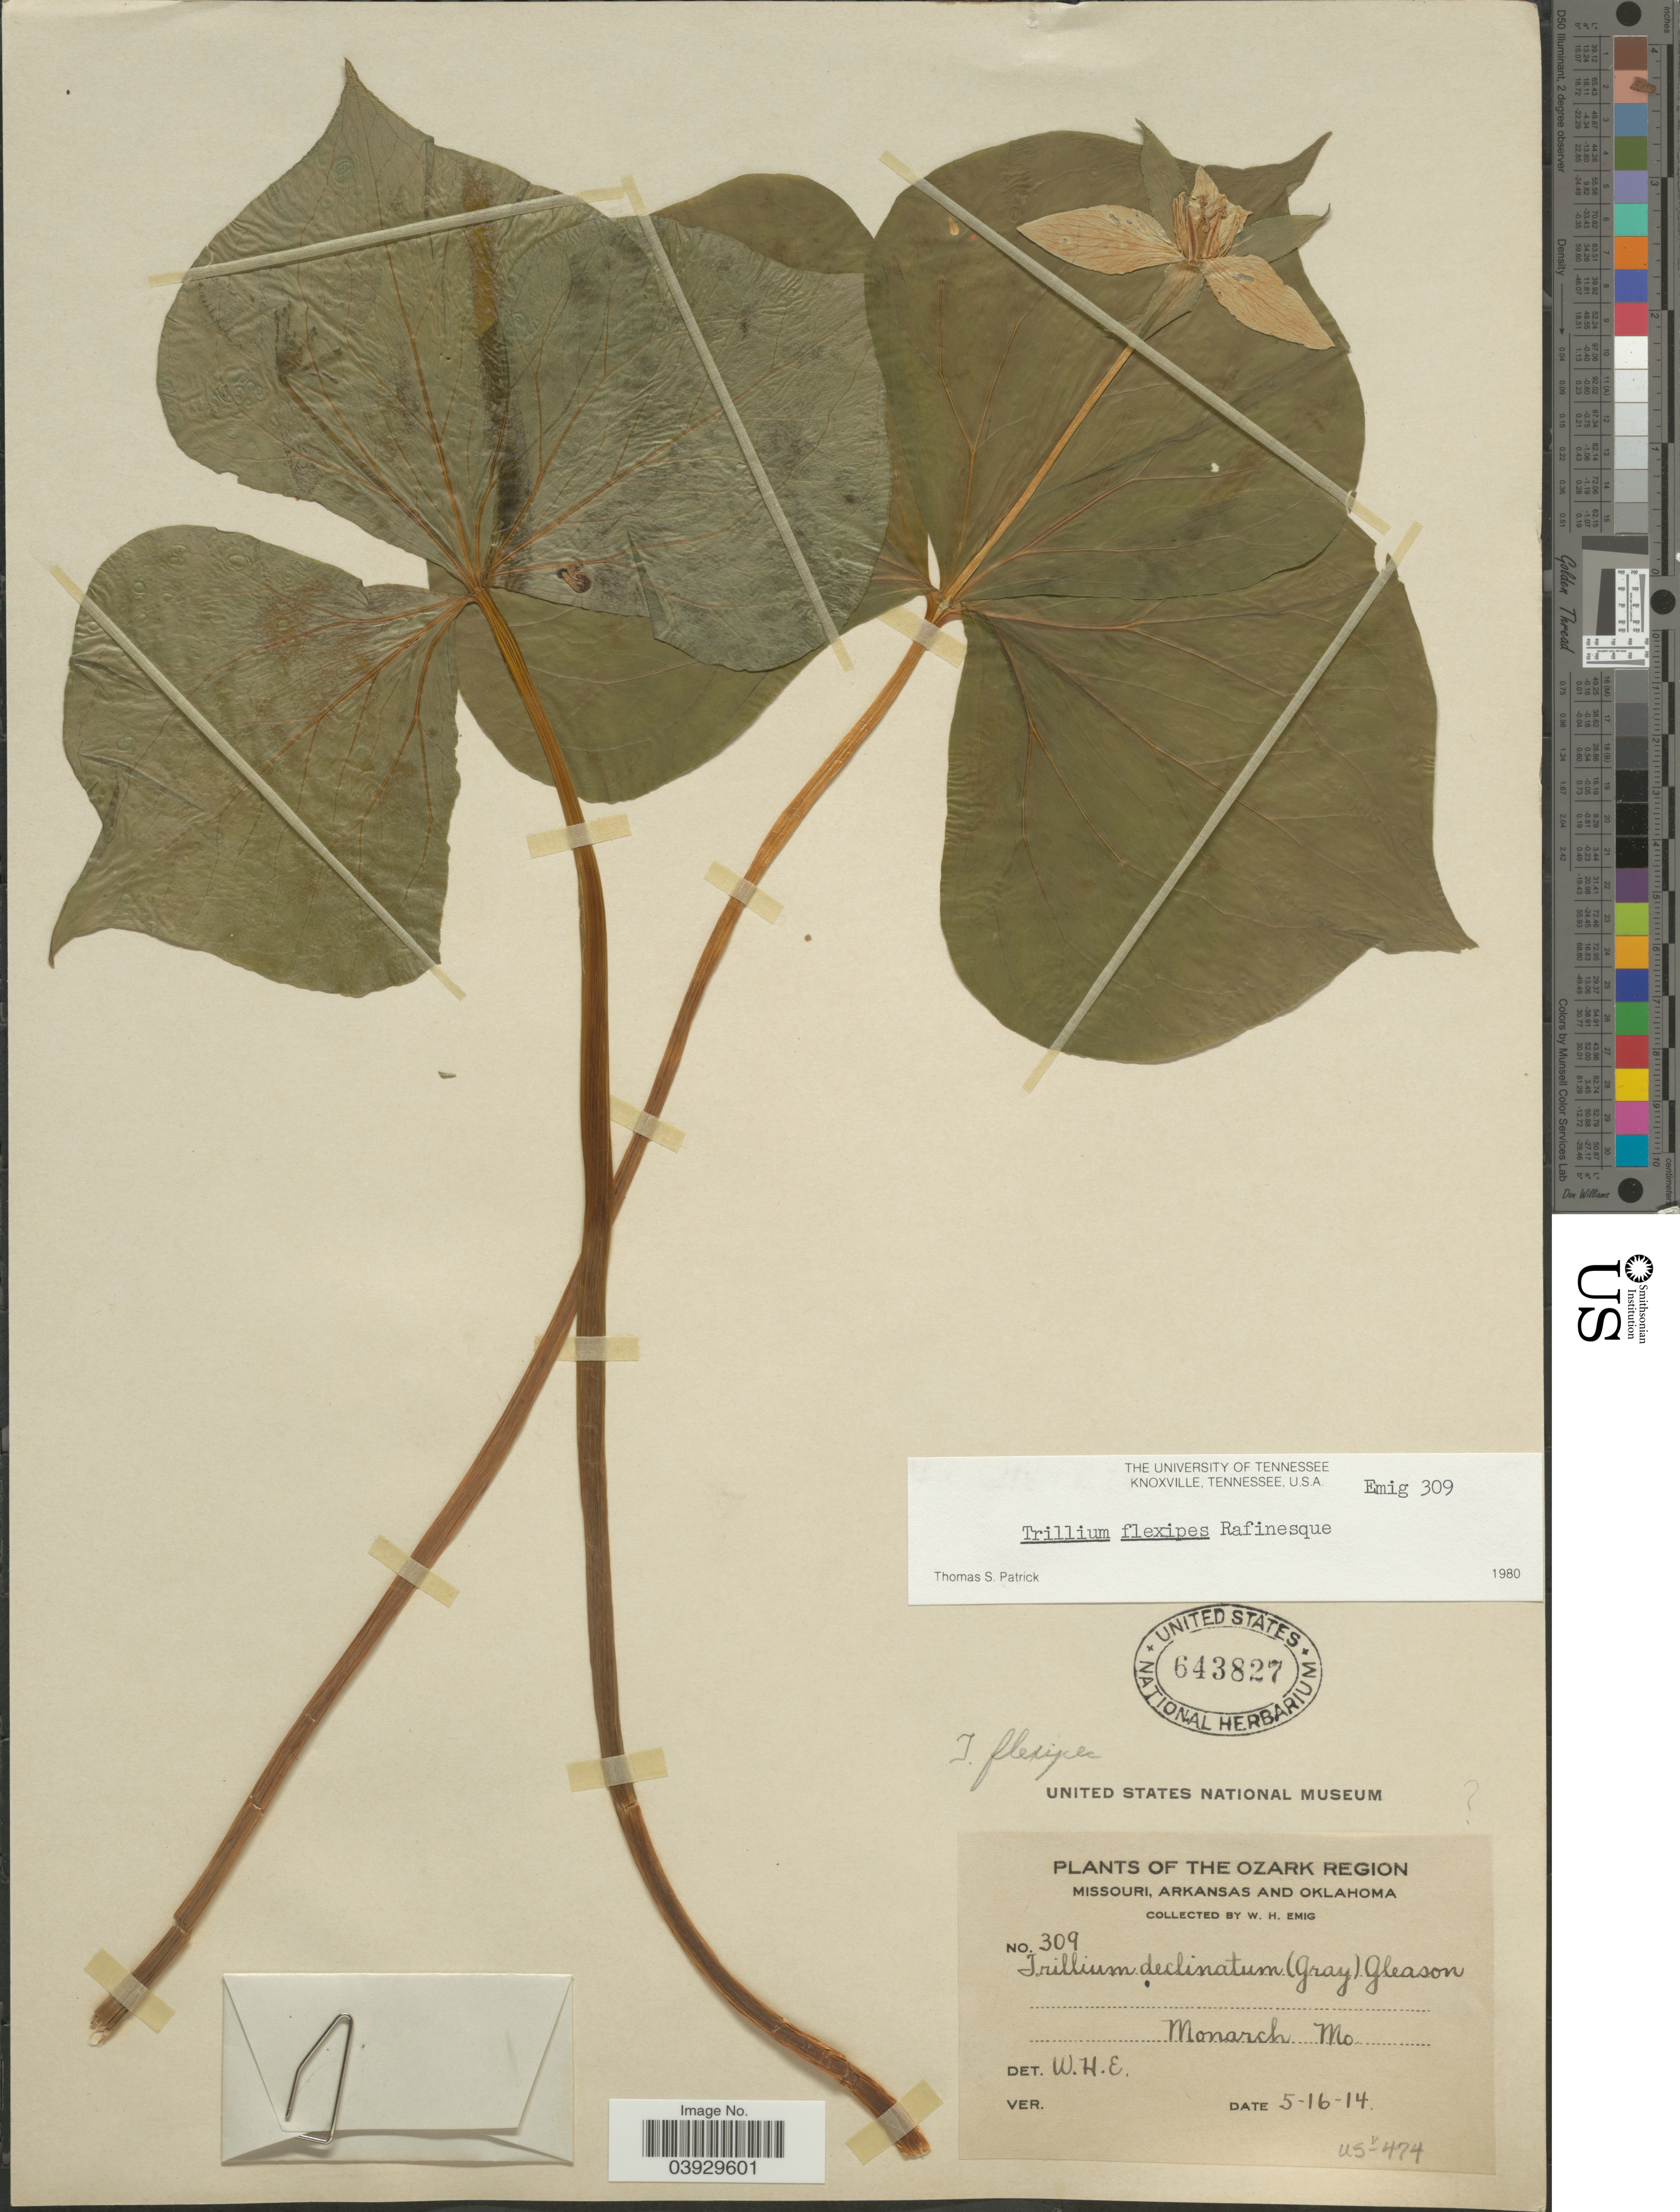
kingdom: Plantae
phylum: Tracheophyta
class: Liliopsida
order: Liliales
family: Melanthiaceae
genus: Trillium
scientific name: Trillium flexipes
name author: Raf.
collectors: W. H. Emig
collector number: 309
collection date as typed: Transcribed d/m/y: 16/5/14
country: United States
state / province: Missouri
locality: The Ozark Region. Monarch.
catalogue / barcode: US 643827